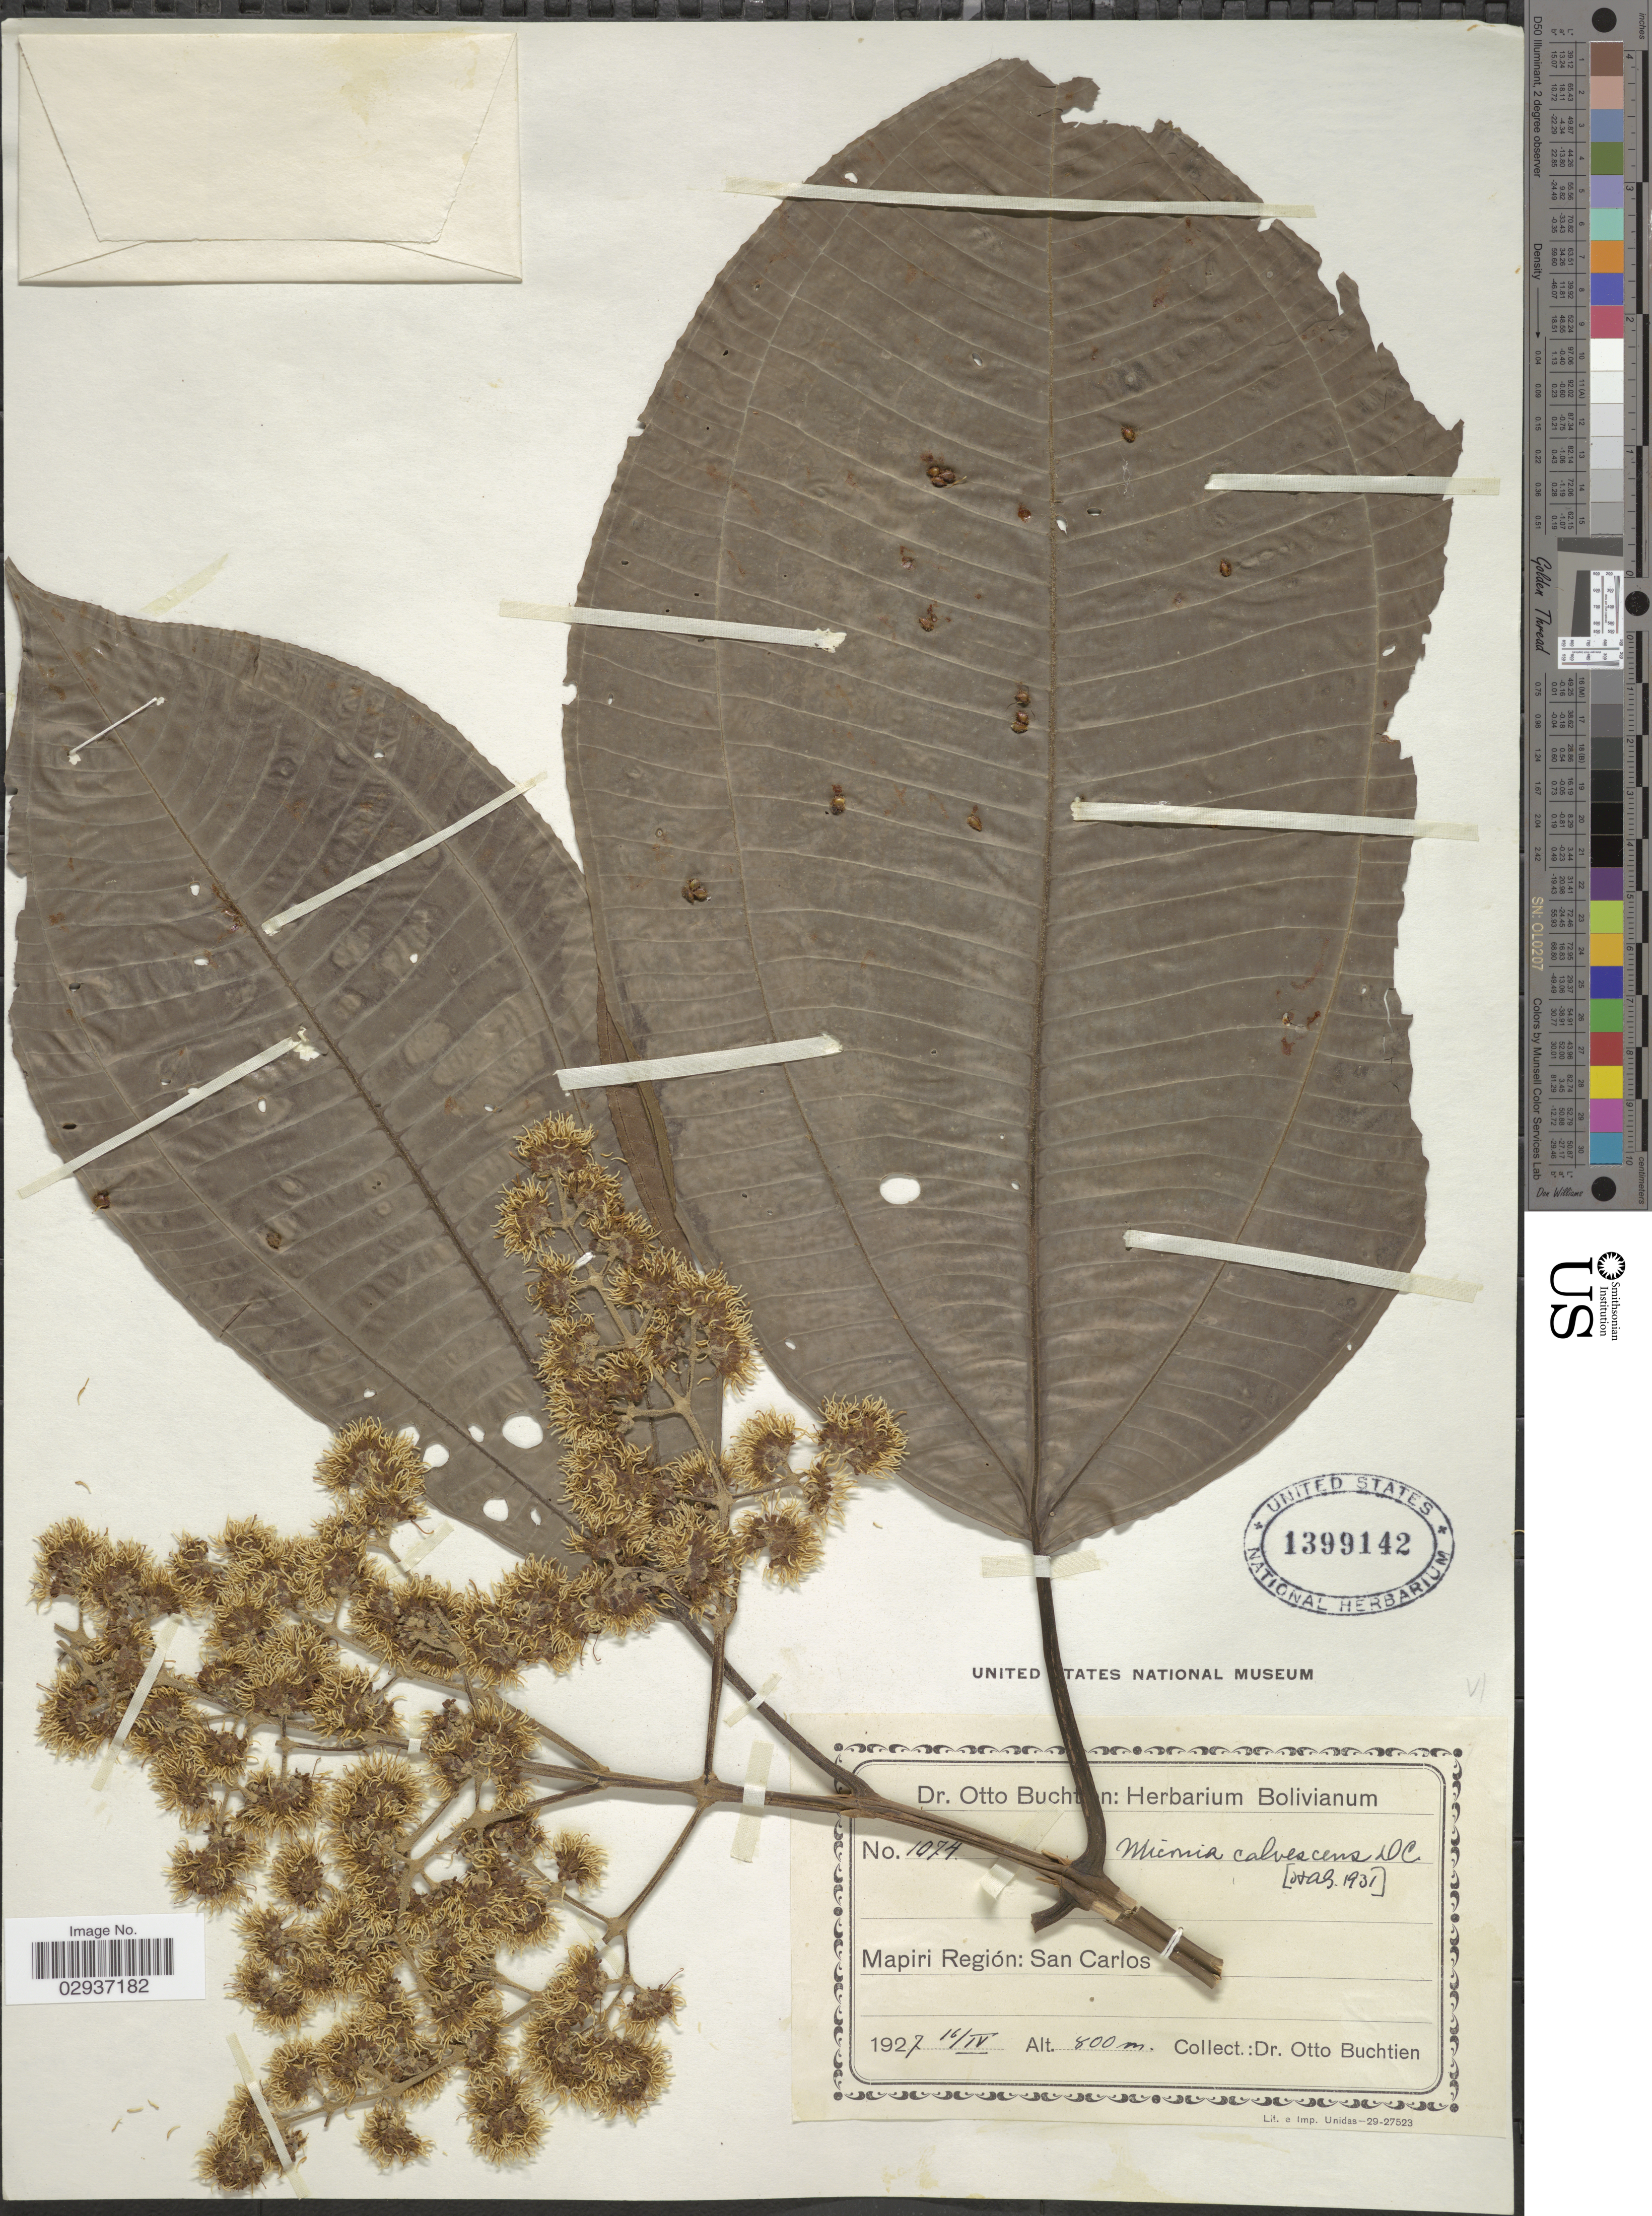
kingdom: Plantae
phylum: Tracheophyta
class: Magnoliopsida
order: Myrtales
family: Melastomataceae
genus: Miconia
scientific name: Miconia calvescens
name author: DC.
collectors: O. Buchtien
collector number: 1074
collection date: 1927-04-16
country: Bolivia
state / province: La Paz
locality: Mapiri Región: San Carlos.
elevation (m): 800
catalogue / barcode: US 1399142